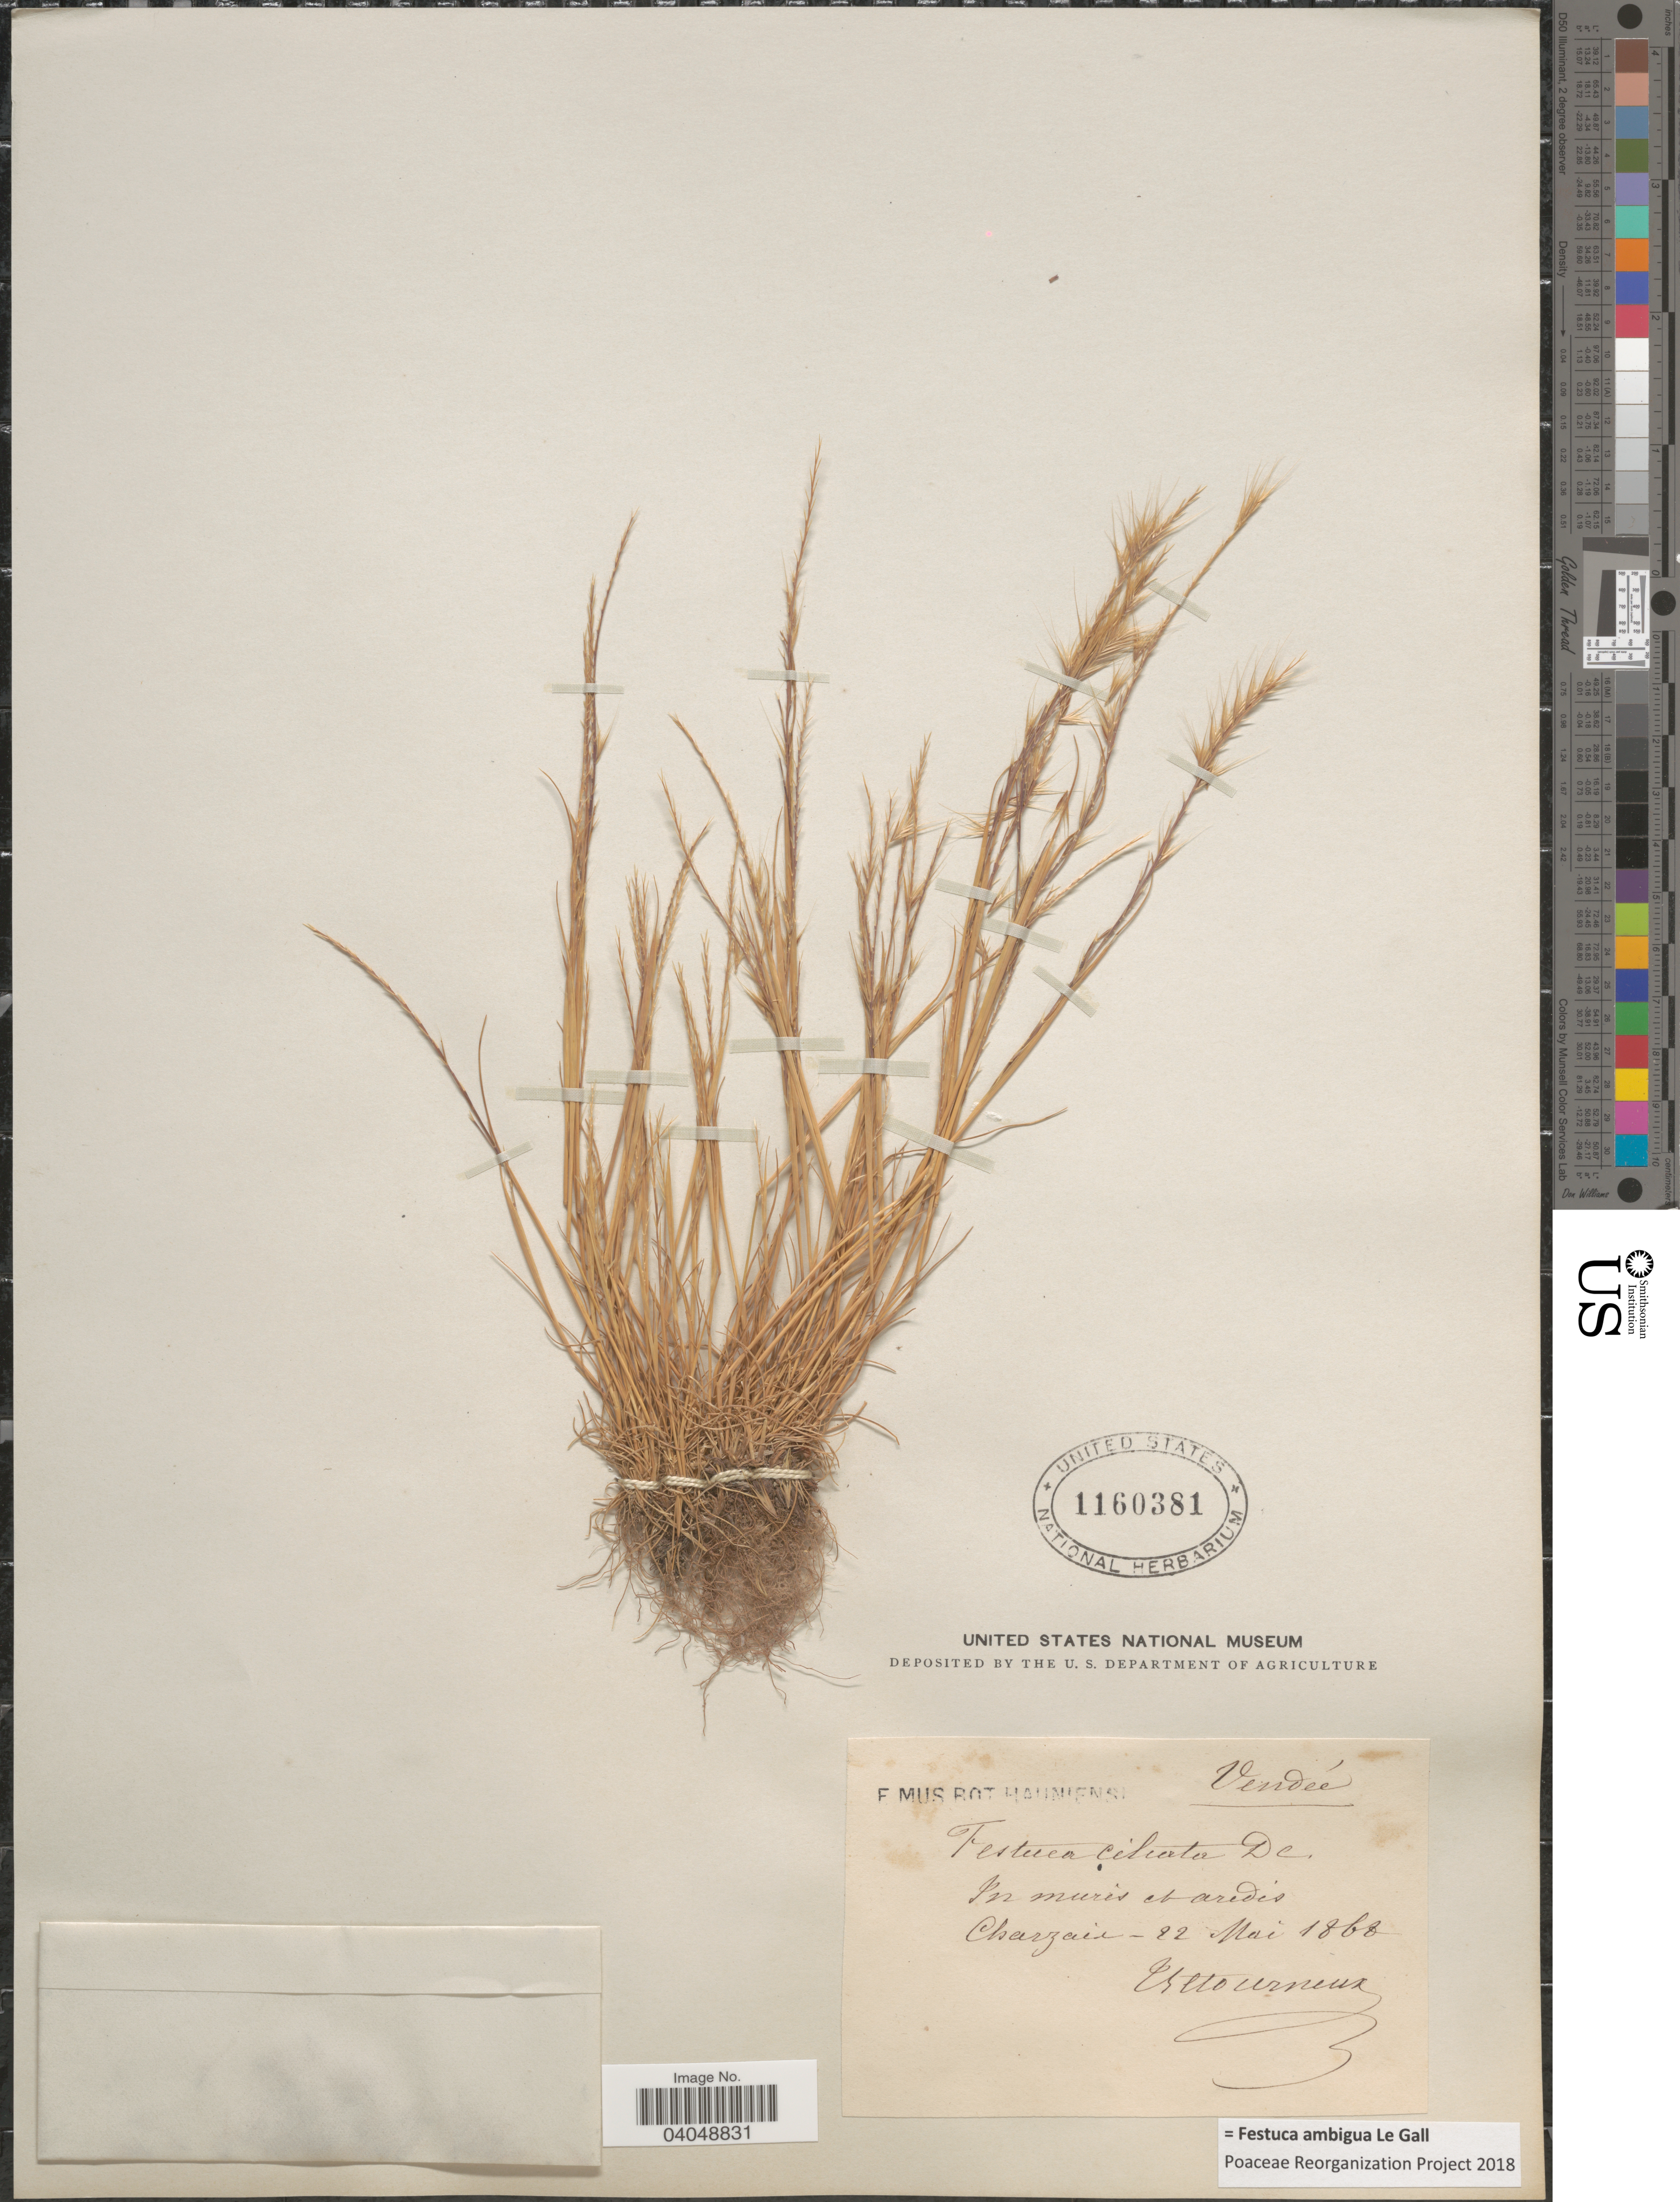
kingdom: Plantae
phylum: Tracheophyta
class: Liliopsida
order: Poales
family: Poaceae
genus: Festuca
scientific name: Festuca ambigua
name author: Le Gall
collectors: Esttourneux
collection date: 1868-05-22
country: France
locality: Vendée. In muris et aredis. Charzais.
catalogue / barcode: US 1160381